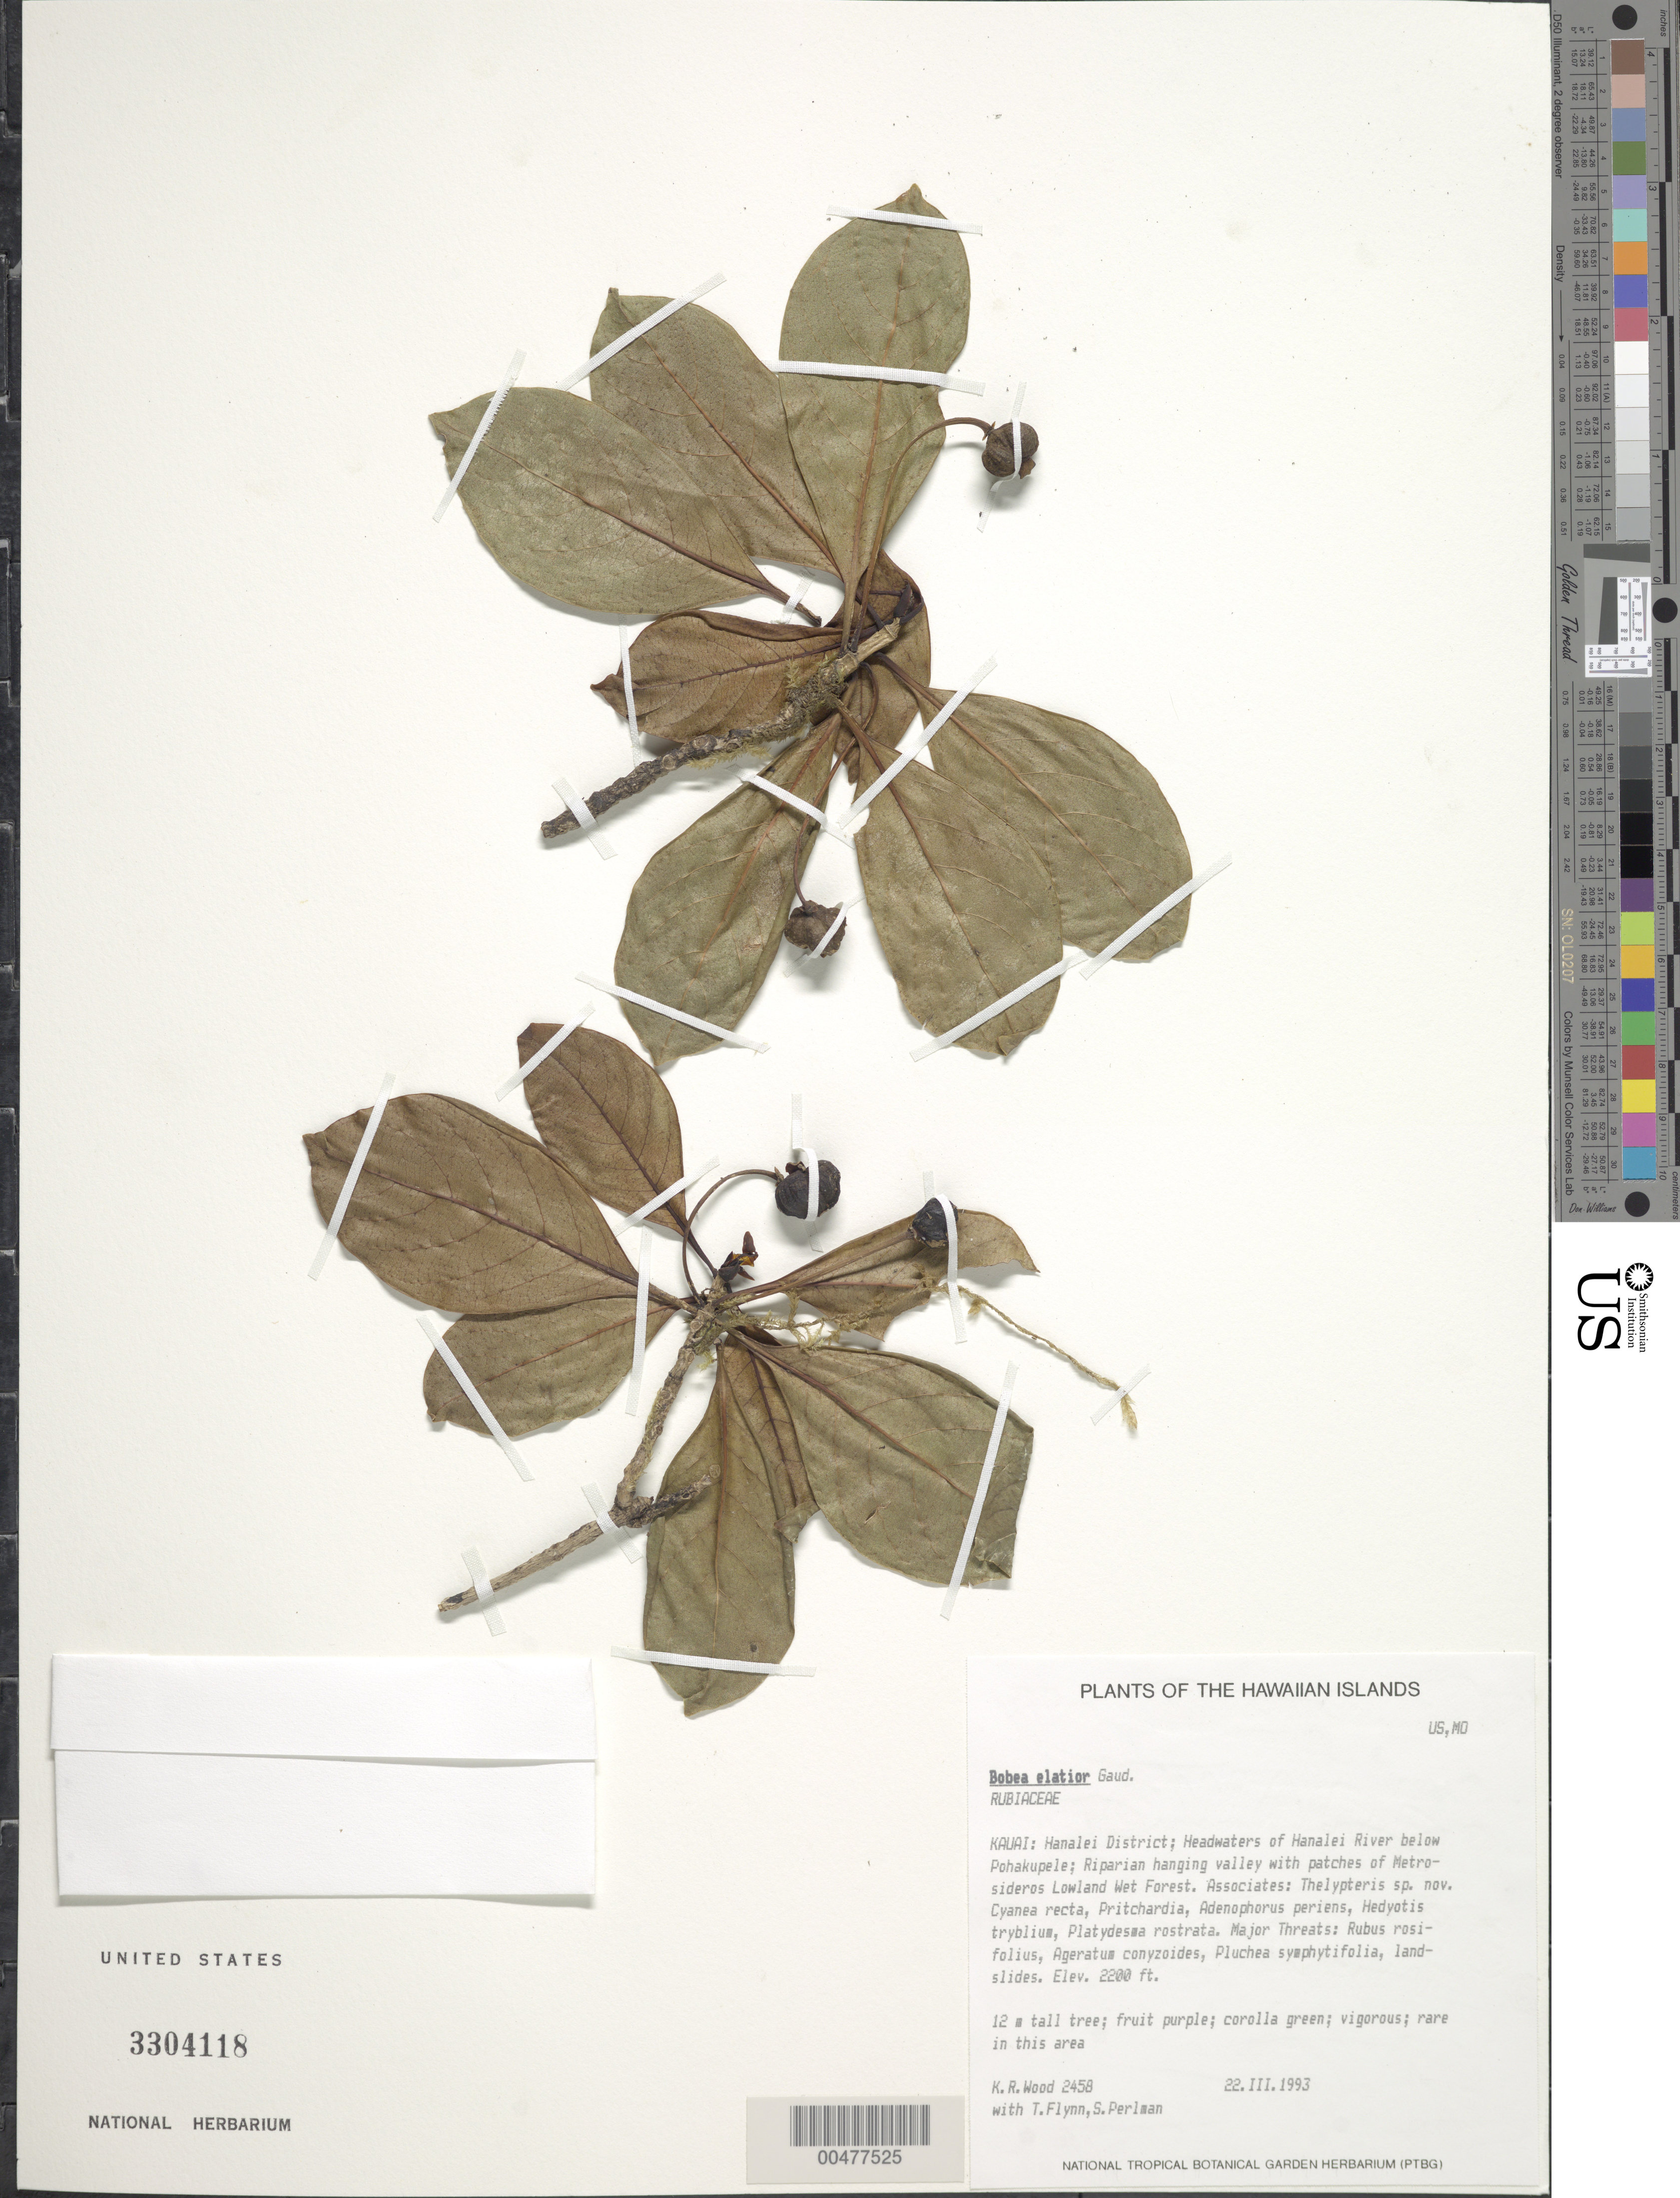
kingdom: Plantae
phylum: Tracheophyta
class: Magnoliopsida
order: Gentianales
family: Rubiaceae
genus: Bobea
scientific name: Bobea elatior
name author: Gaudich.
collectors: K. R. Wood, T. W. Flynn & S. P. Perlman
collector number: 2458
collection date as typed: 22 Mar 1993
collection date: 1993-03-22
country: United States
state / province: Hawaii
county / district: Kauai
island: Kaua'i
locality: Hanalei Dist., headwaters of Hanalei River below Pohakupele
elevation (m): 671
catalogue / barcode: US 3304118